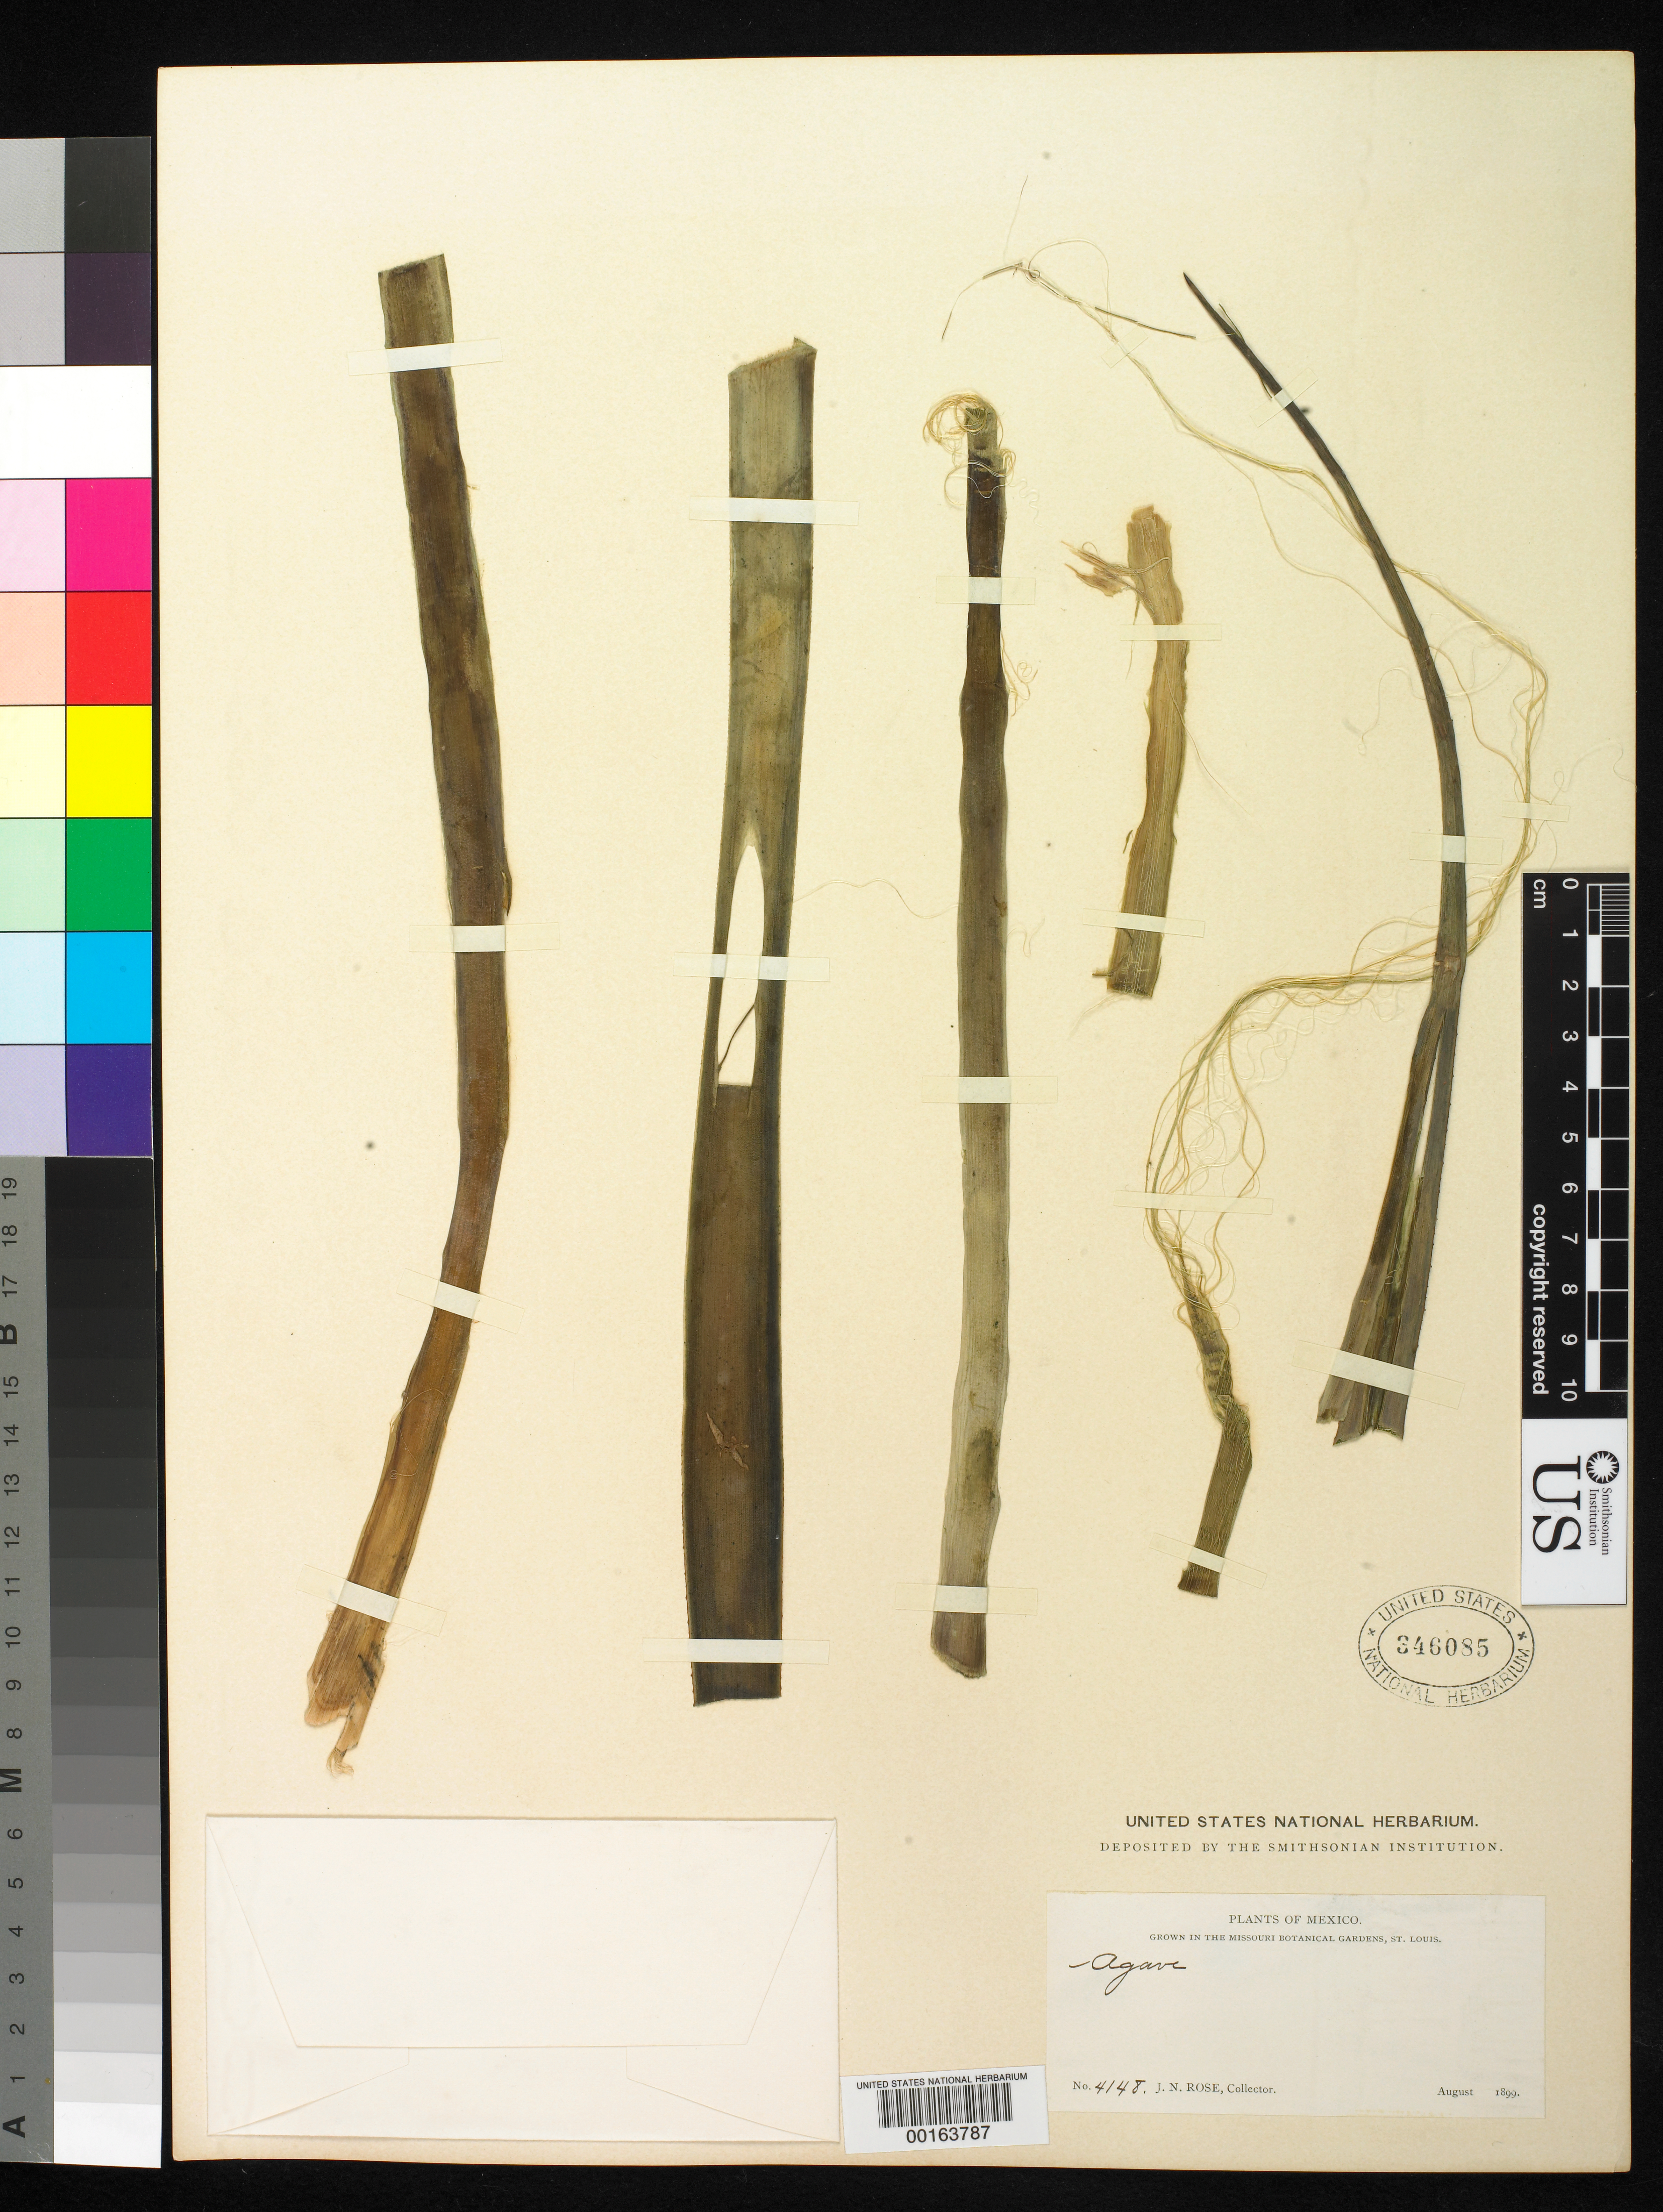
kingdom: Plantae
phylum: Tracheophyta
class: Liliopsida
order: Asparagales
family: Asparagaceae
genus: Agave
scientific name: Agave sp.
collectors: J. N. Rose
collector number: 4148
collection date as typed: Aug 1899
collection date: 1899-08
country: Mexico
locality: E of Monserrat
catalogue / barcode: US 346085